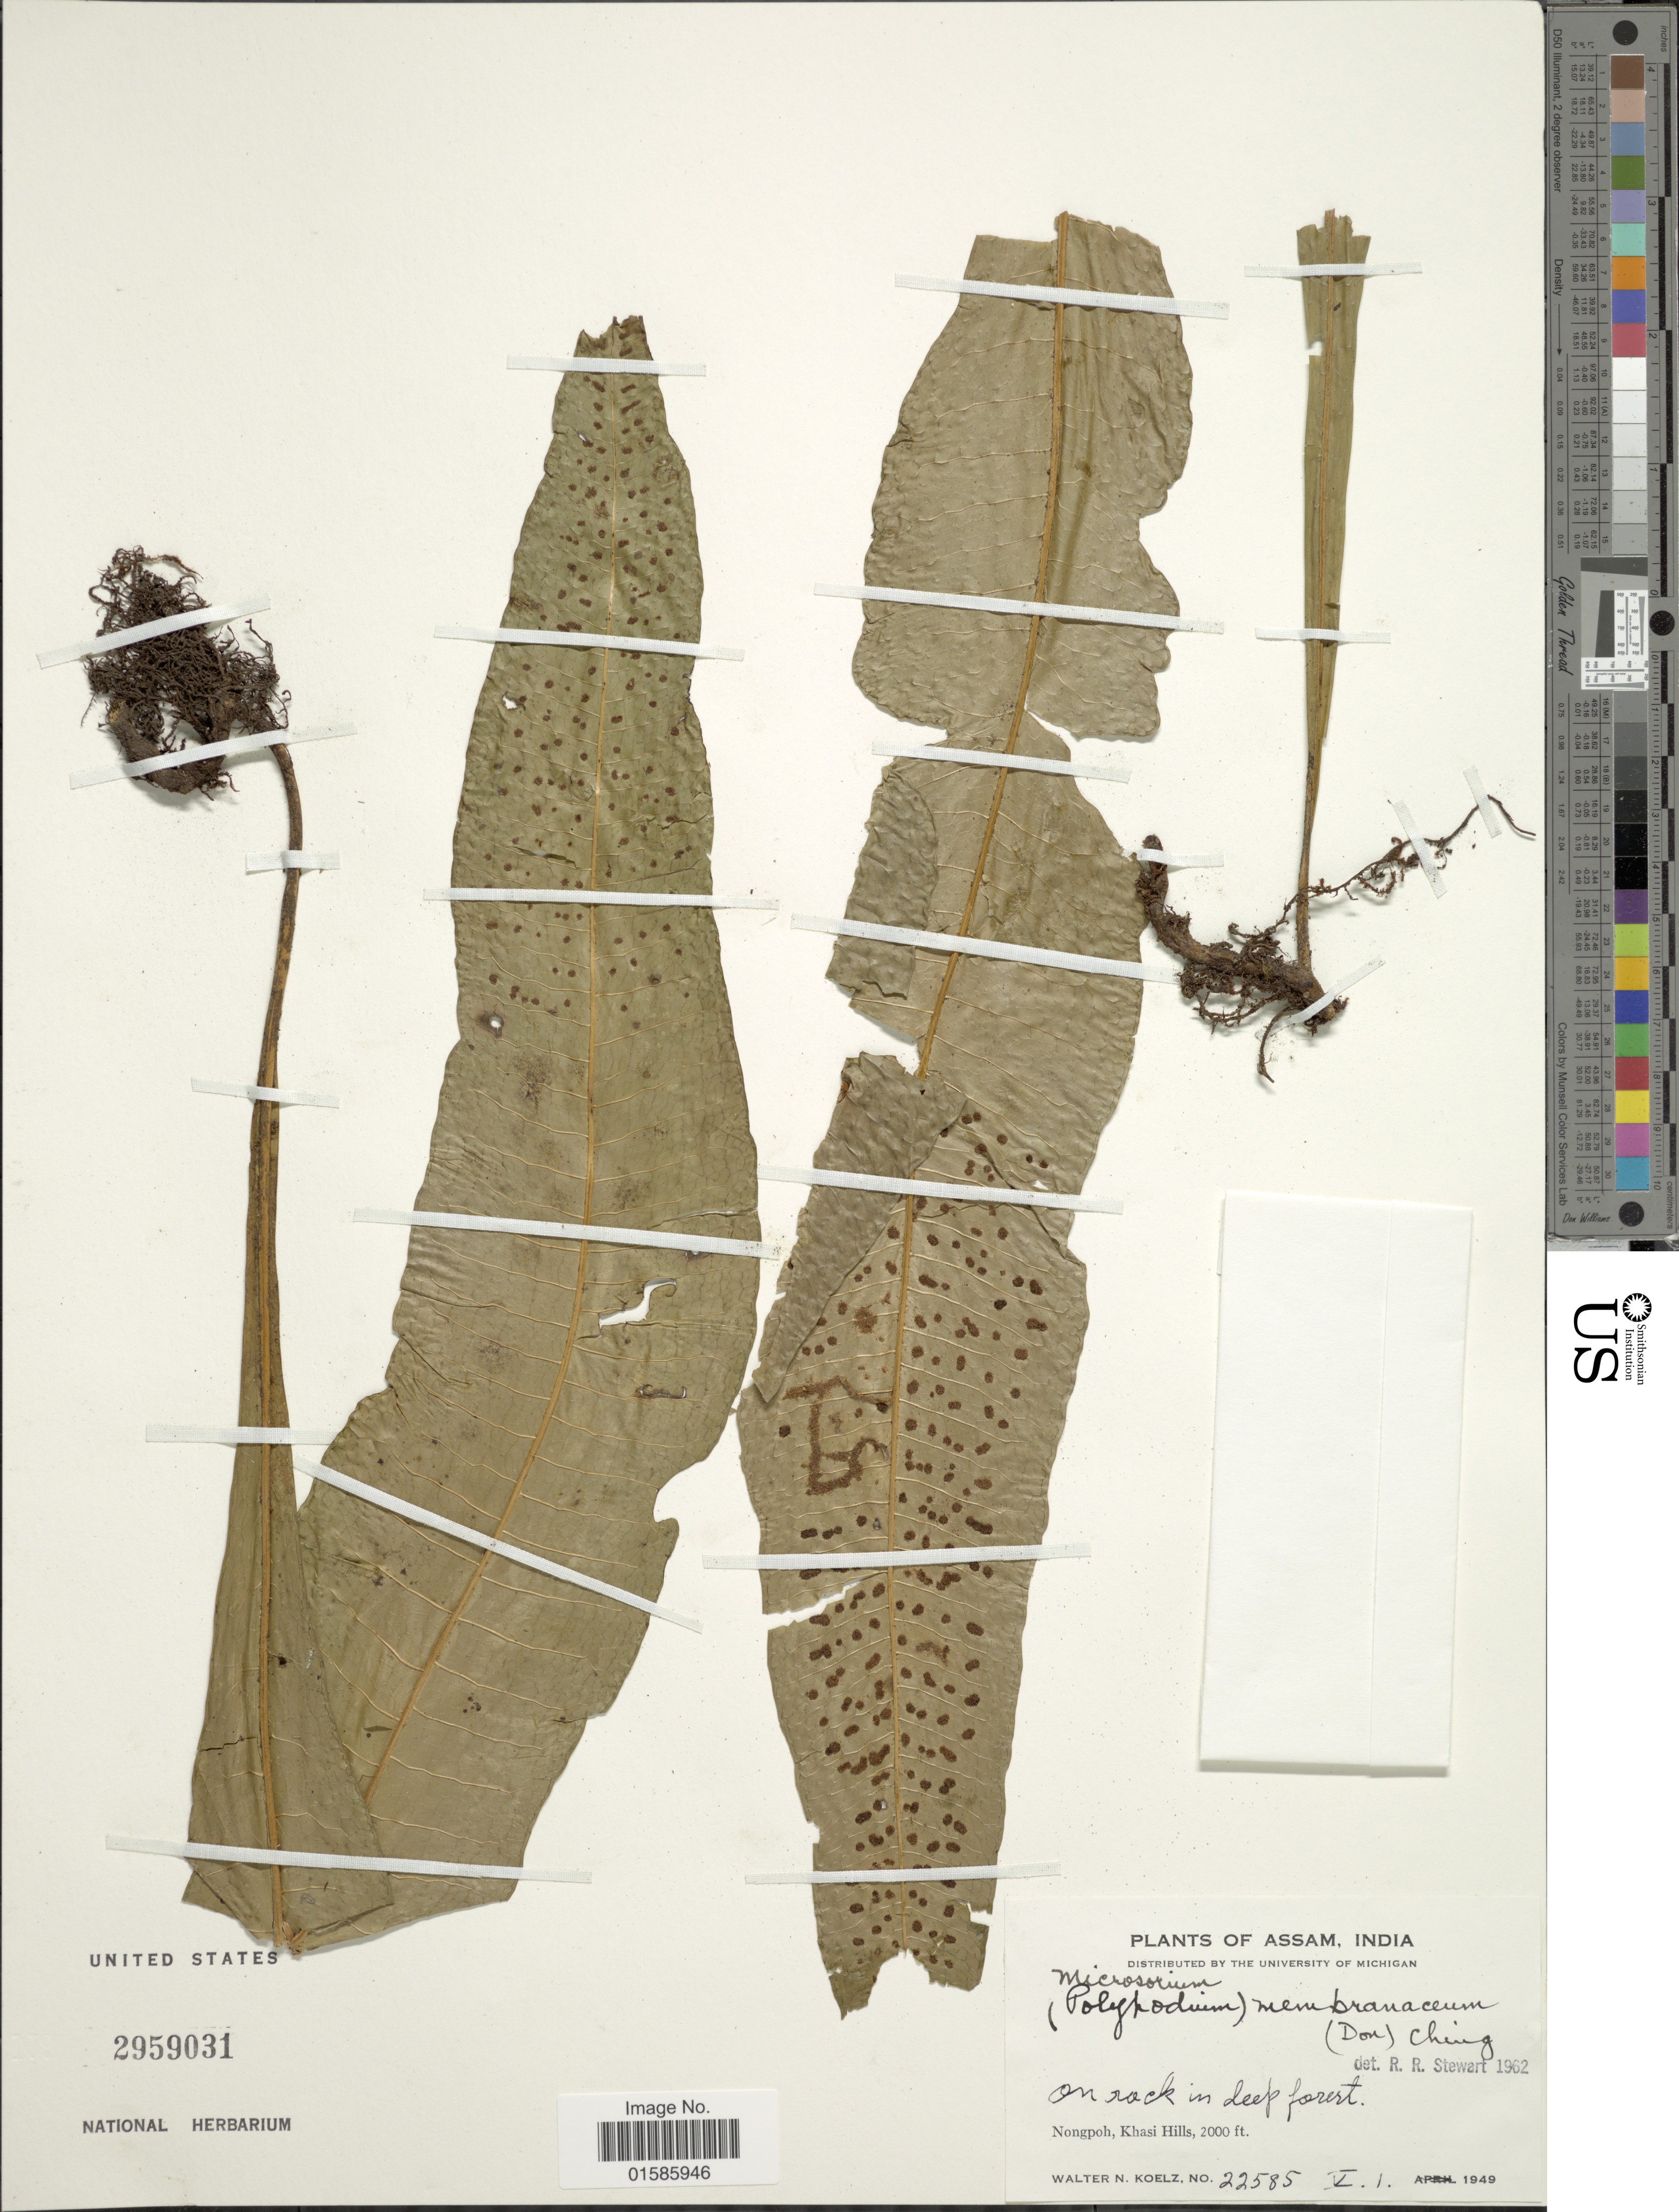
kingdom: Plantae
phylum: Tracheophyta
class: Polypodiopsida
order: Polypodiales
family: Polypodiaceae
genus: Microsorum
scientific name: Microsorum membranaceum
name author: (D. Don) Ching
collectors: W. N. Koelz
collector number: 22585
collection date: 1949-05-01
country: India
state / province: Meghalaya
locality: Nongpoh, Khasi Hills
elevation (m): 610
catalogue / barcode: US 2959031